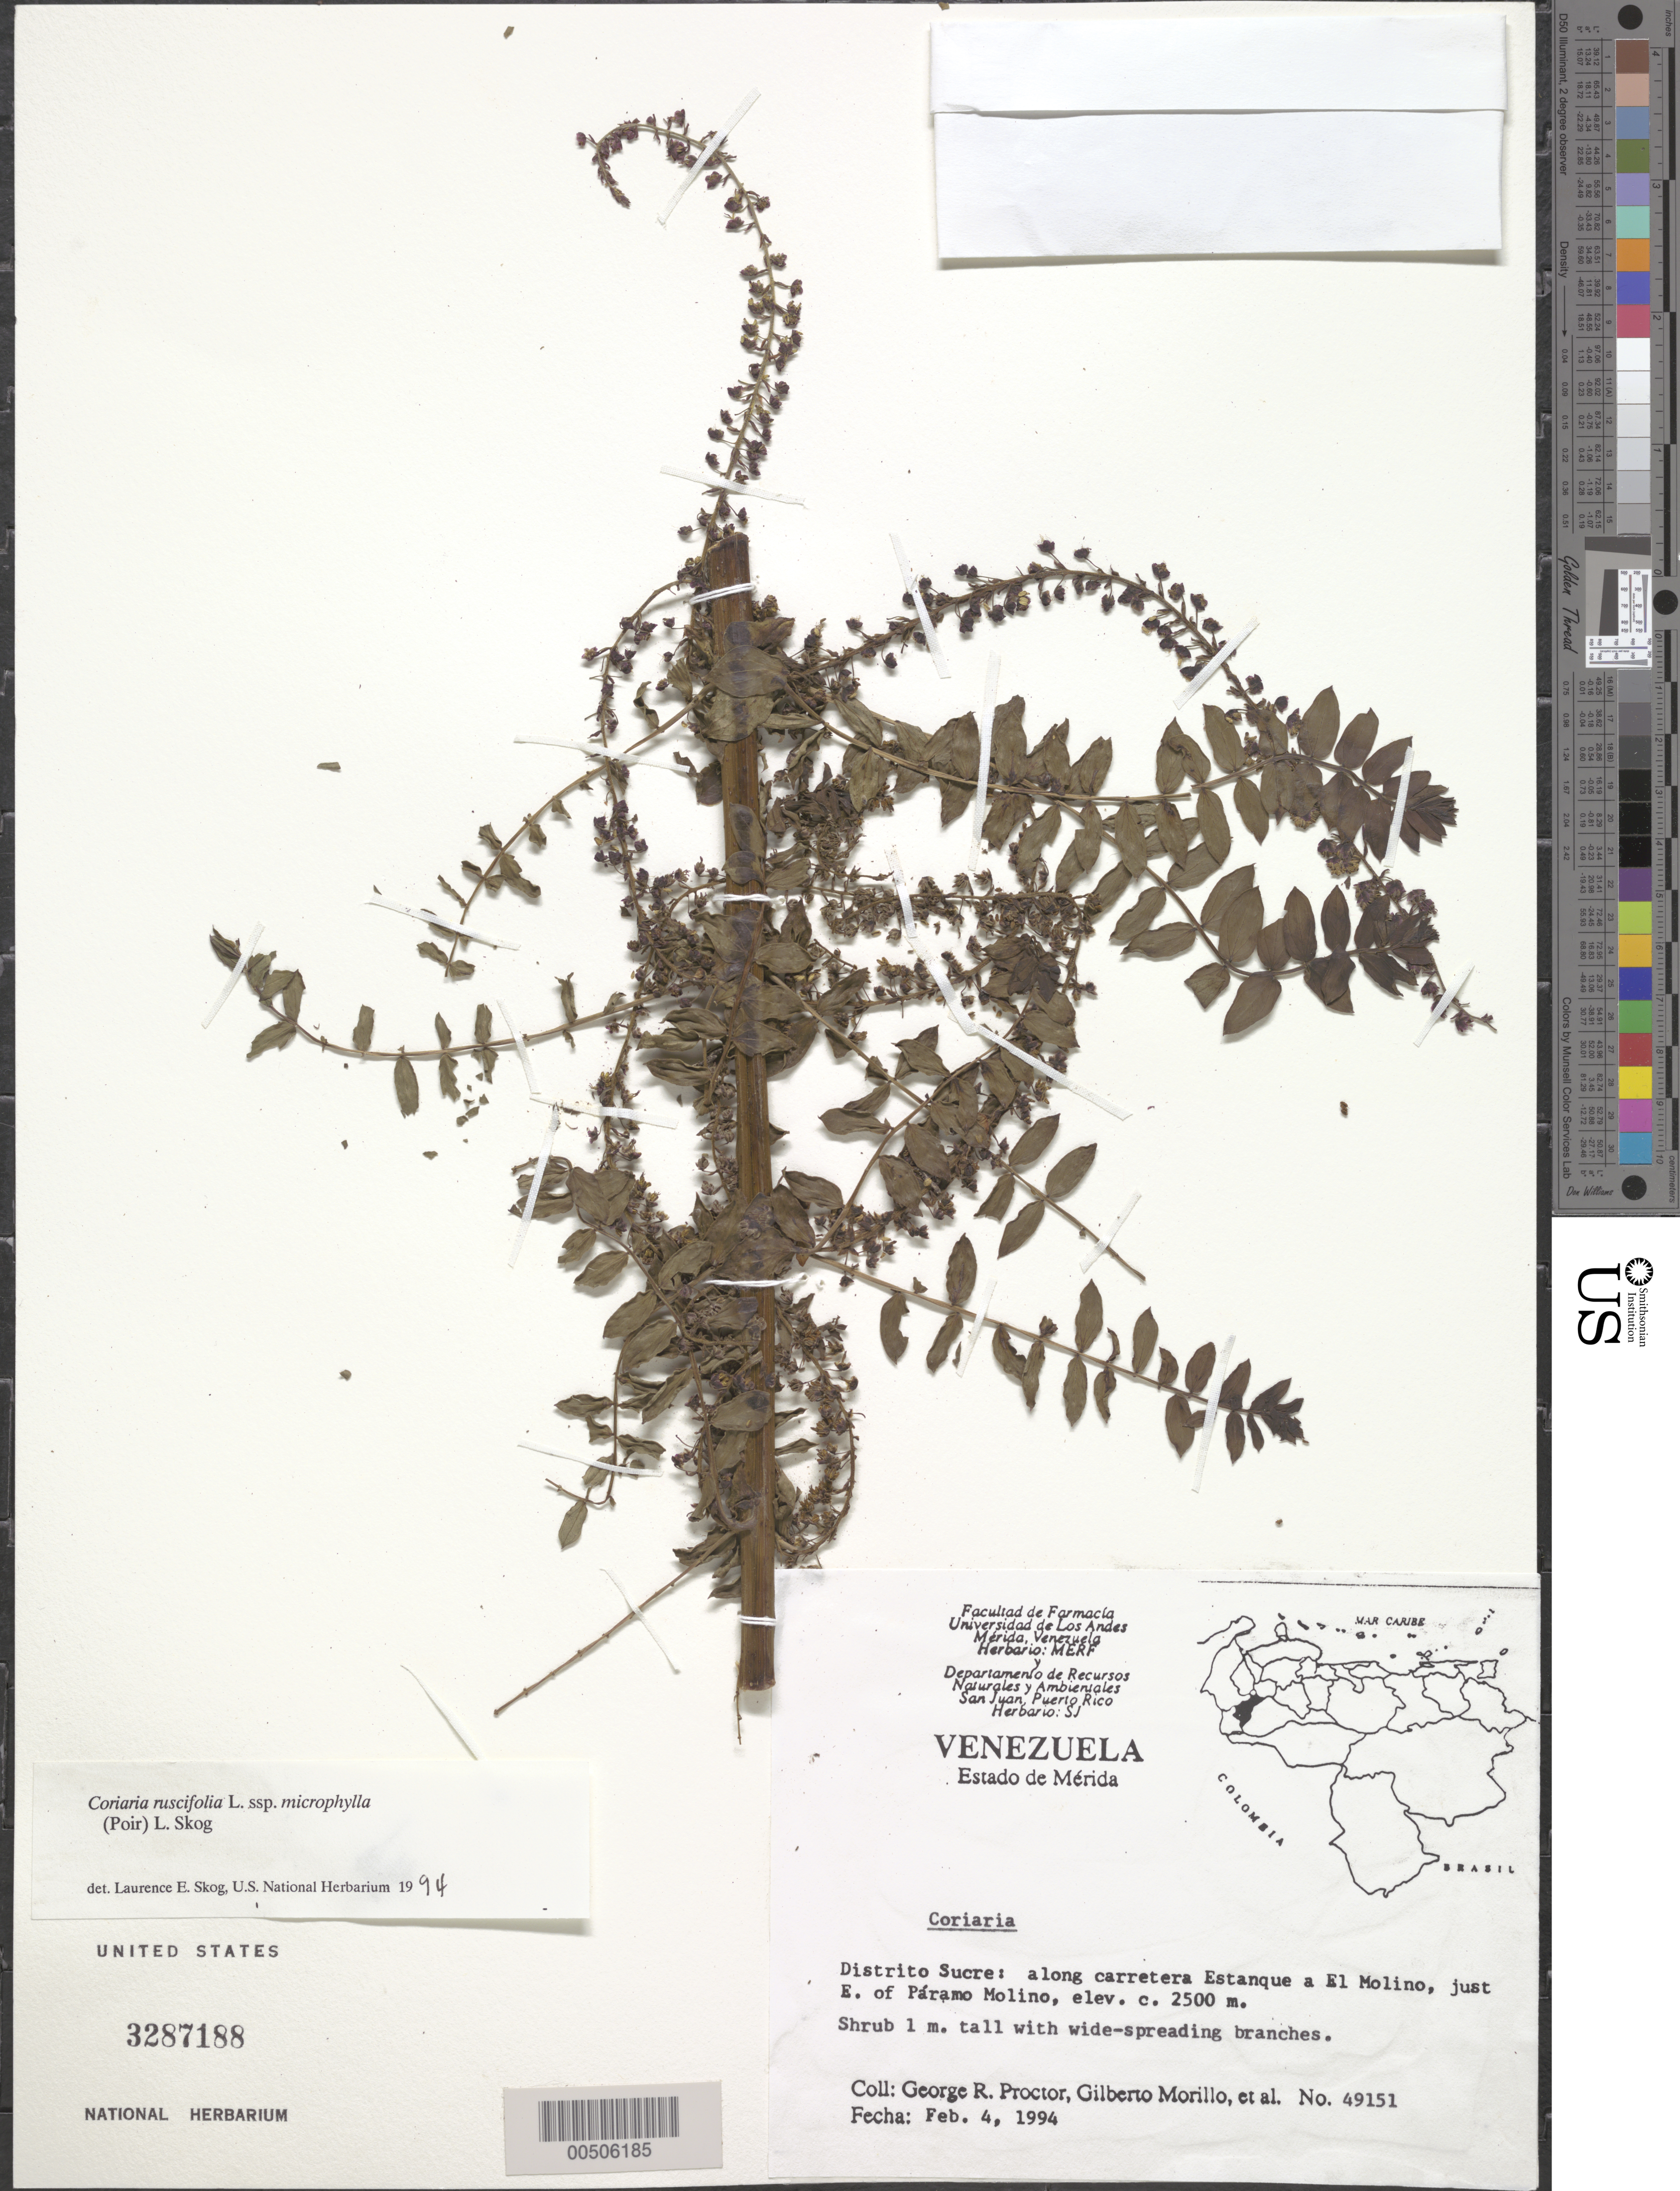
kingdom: Plantae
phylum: Tracheophyta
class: Magnoliopsida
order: Cucurbitales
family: Coriariaceae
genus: Coriaria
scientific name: Coriaria ruscifolia subsp. microphylla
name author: (Poir.) L.E. Skog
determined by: Skog, Laurence E.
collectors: G. R. Proctor & G. N. Morillo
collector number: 49151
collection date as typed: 04 Feb 1994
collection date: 1994-02-04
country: Venezuela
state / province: Mérida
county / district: Sucre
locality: El molino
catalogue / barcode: US 3287188